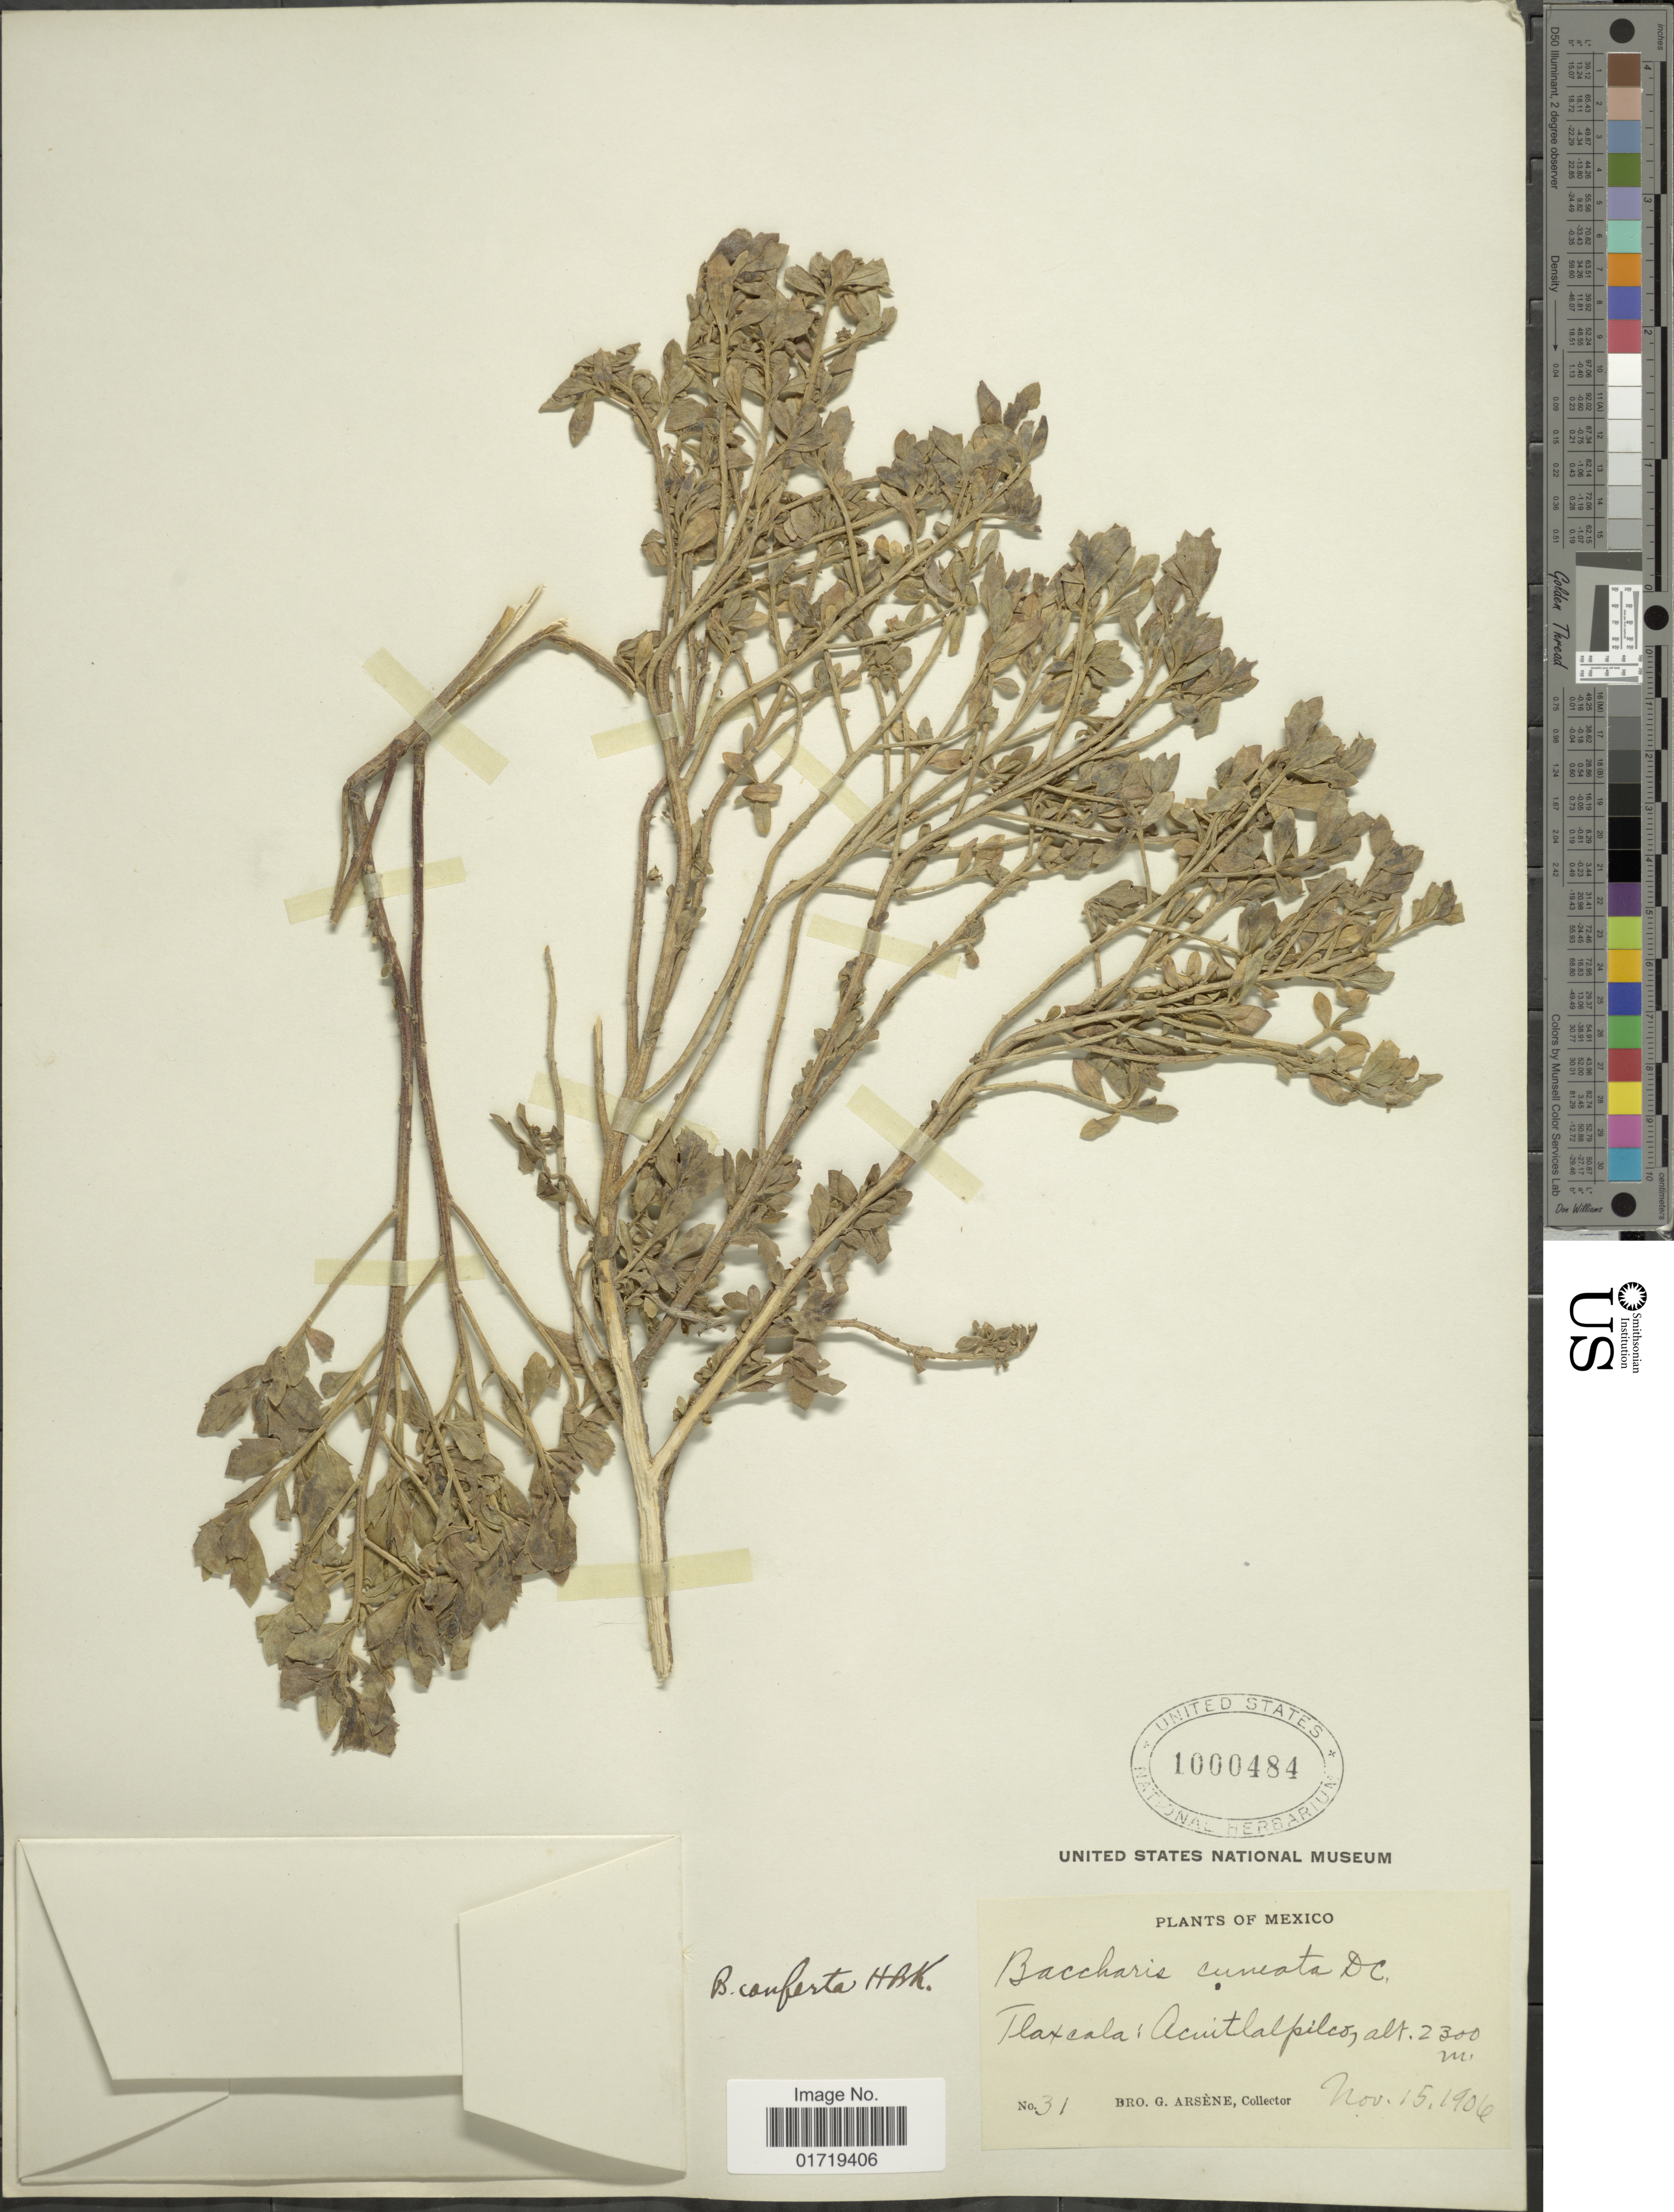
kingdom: Plantae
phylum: Tracheophyta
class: Magnoliopsida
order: Asterales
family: Asteraceae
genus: Baccharis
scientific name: Baccharis conferta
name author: Kunth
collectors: Bro. G. Arsène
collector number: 31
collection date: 1906-11-15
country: Mexico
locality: Tlaxcala, Acuitlalpilco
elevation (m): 2300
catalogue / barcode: US 1000484